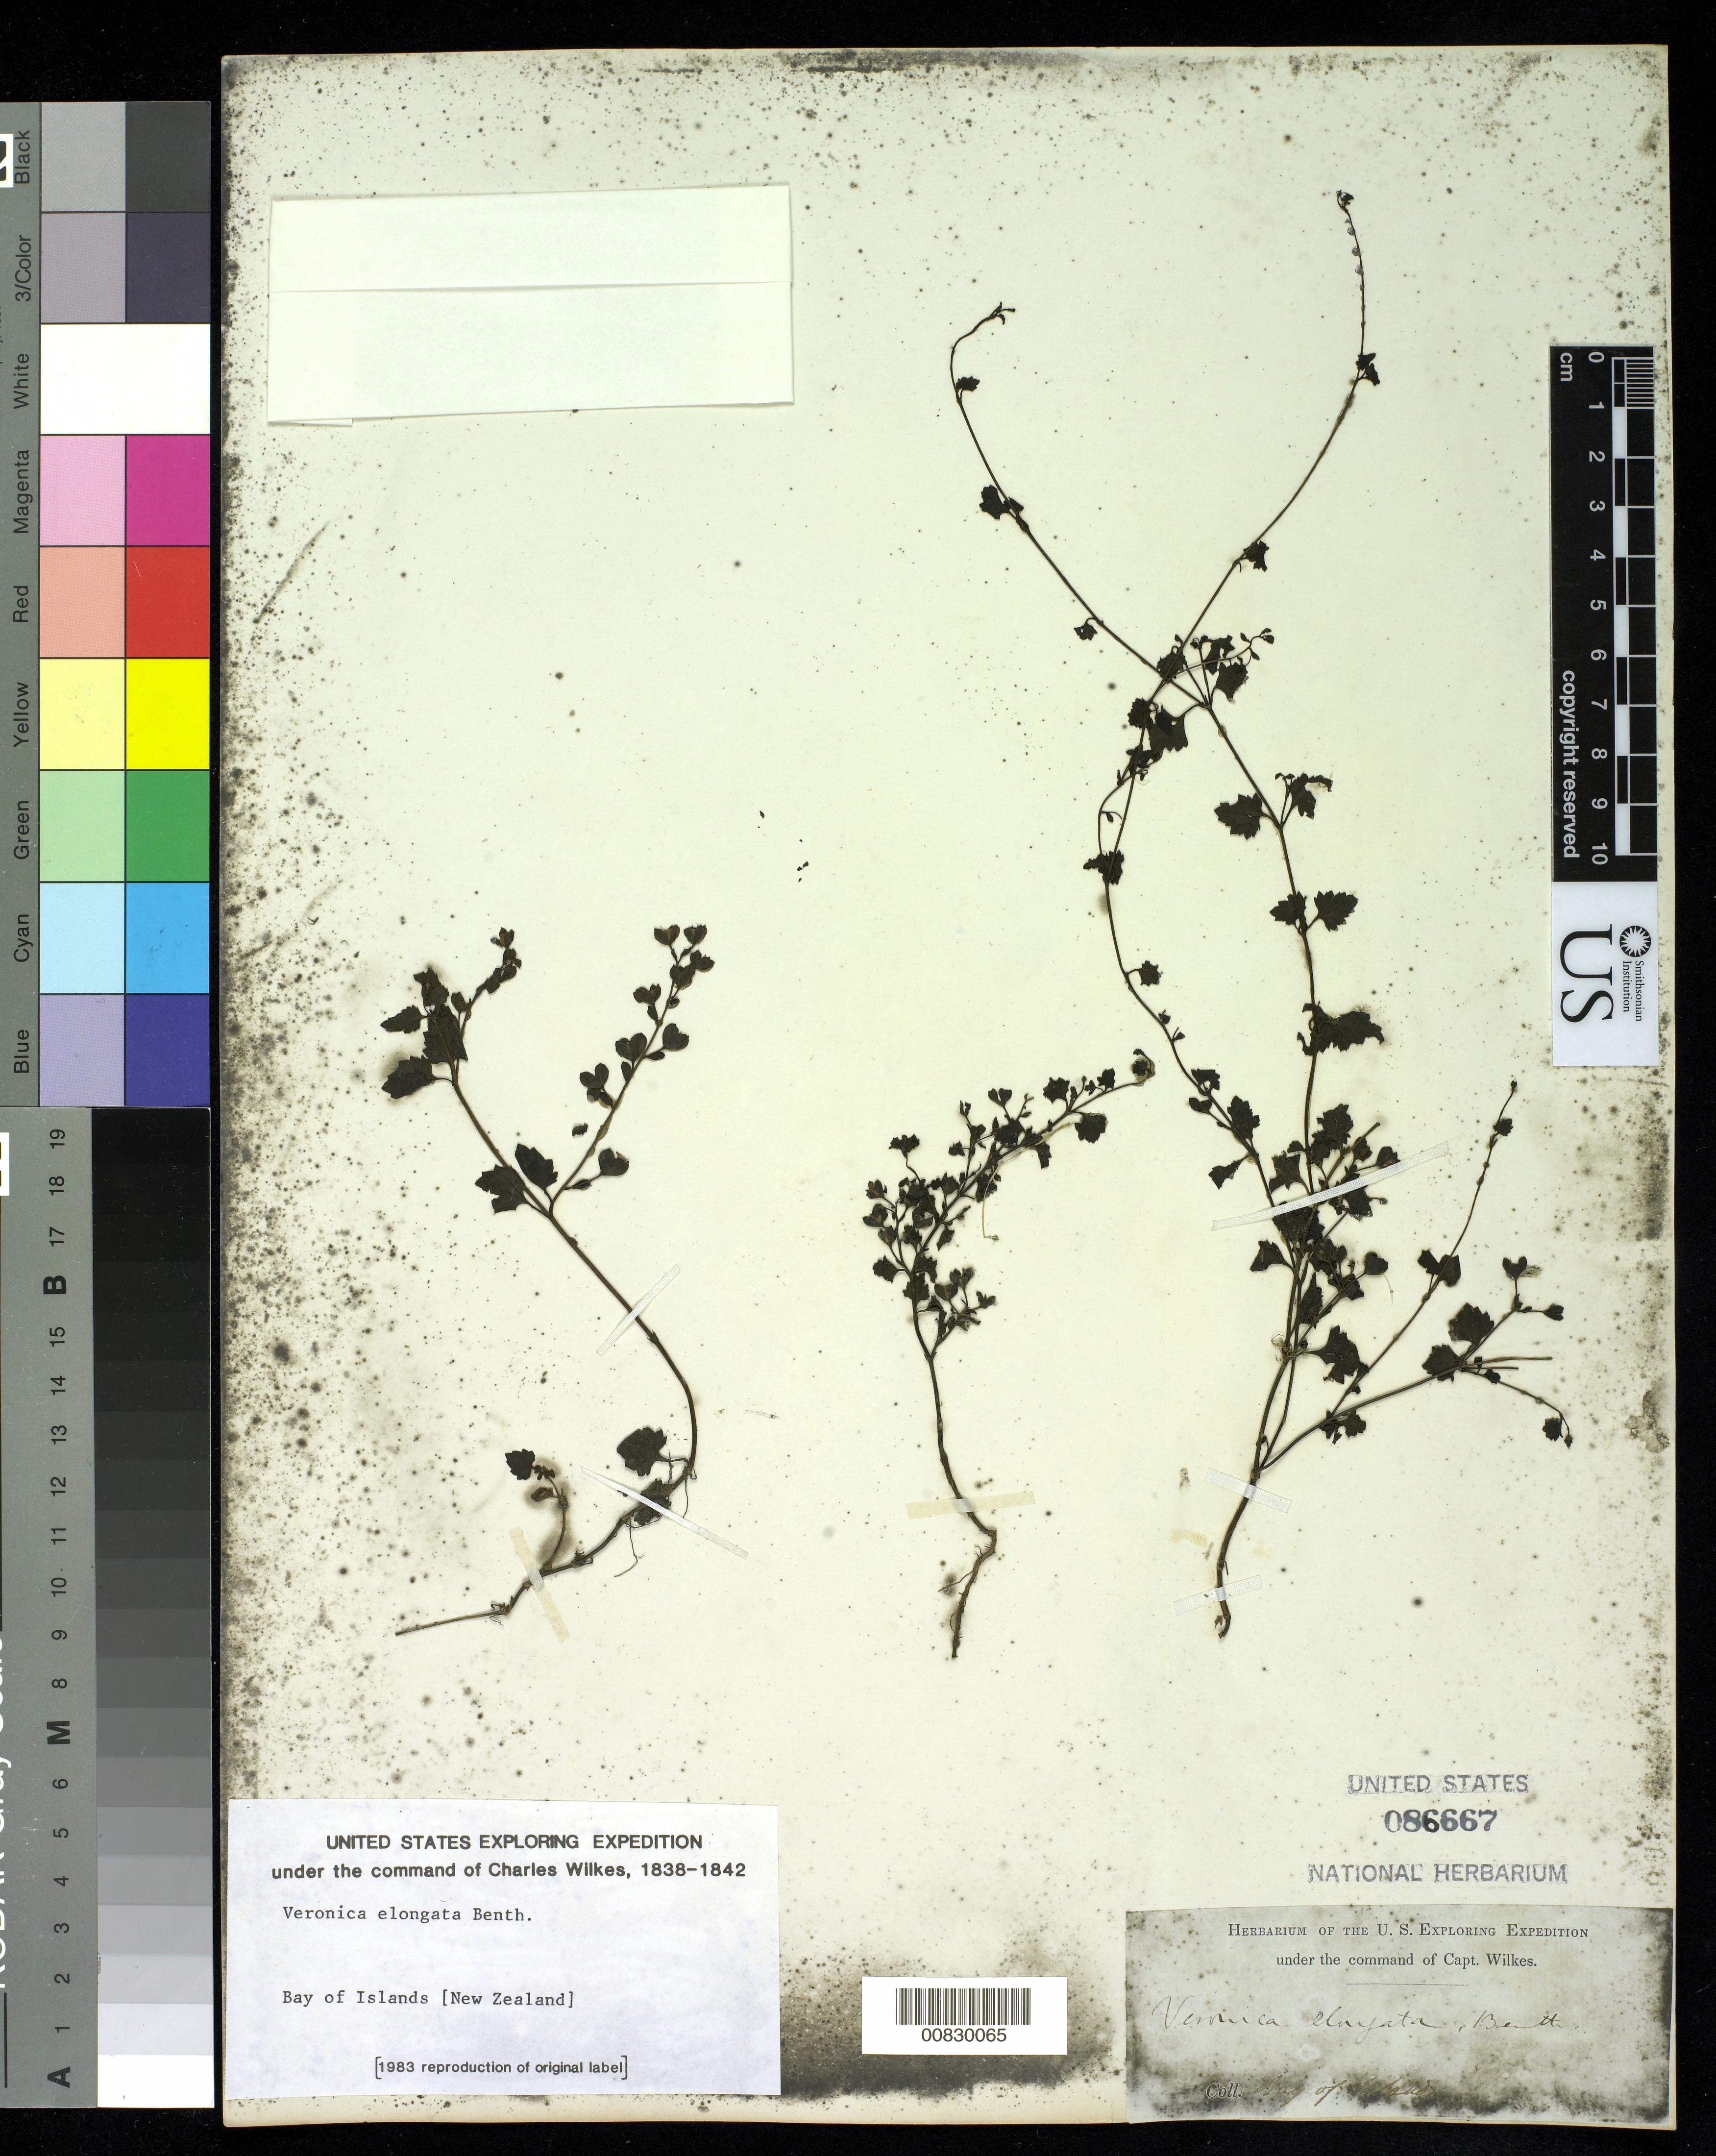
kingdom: Plantae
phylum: Tracheophyta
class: Magnoliopsida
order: Lamiales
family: Plantaginaceae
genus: Veronica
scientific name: Veronica elongata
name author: Benth.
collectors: Wilkes Explor. Exped.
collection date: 1838/1842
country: New Zealand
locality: Bay of Islands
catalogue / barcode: US 86667